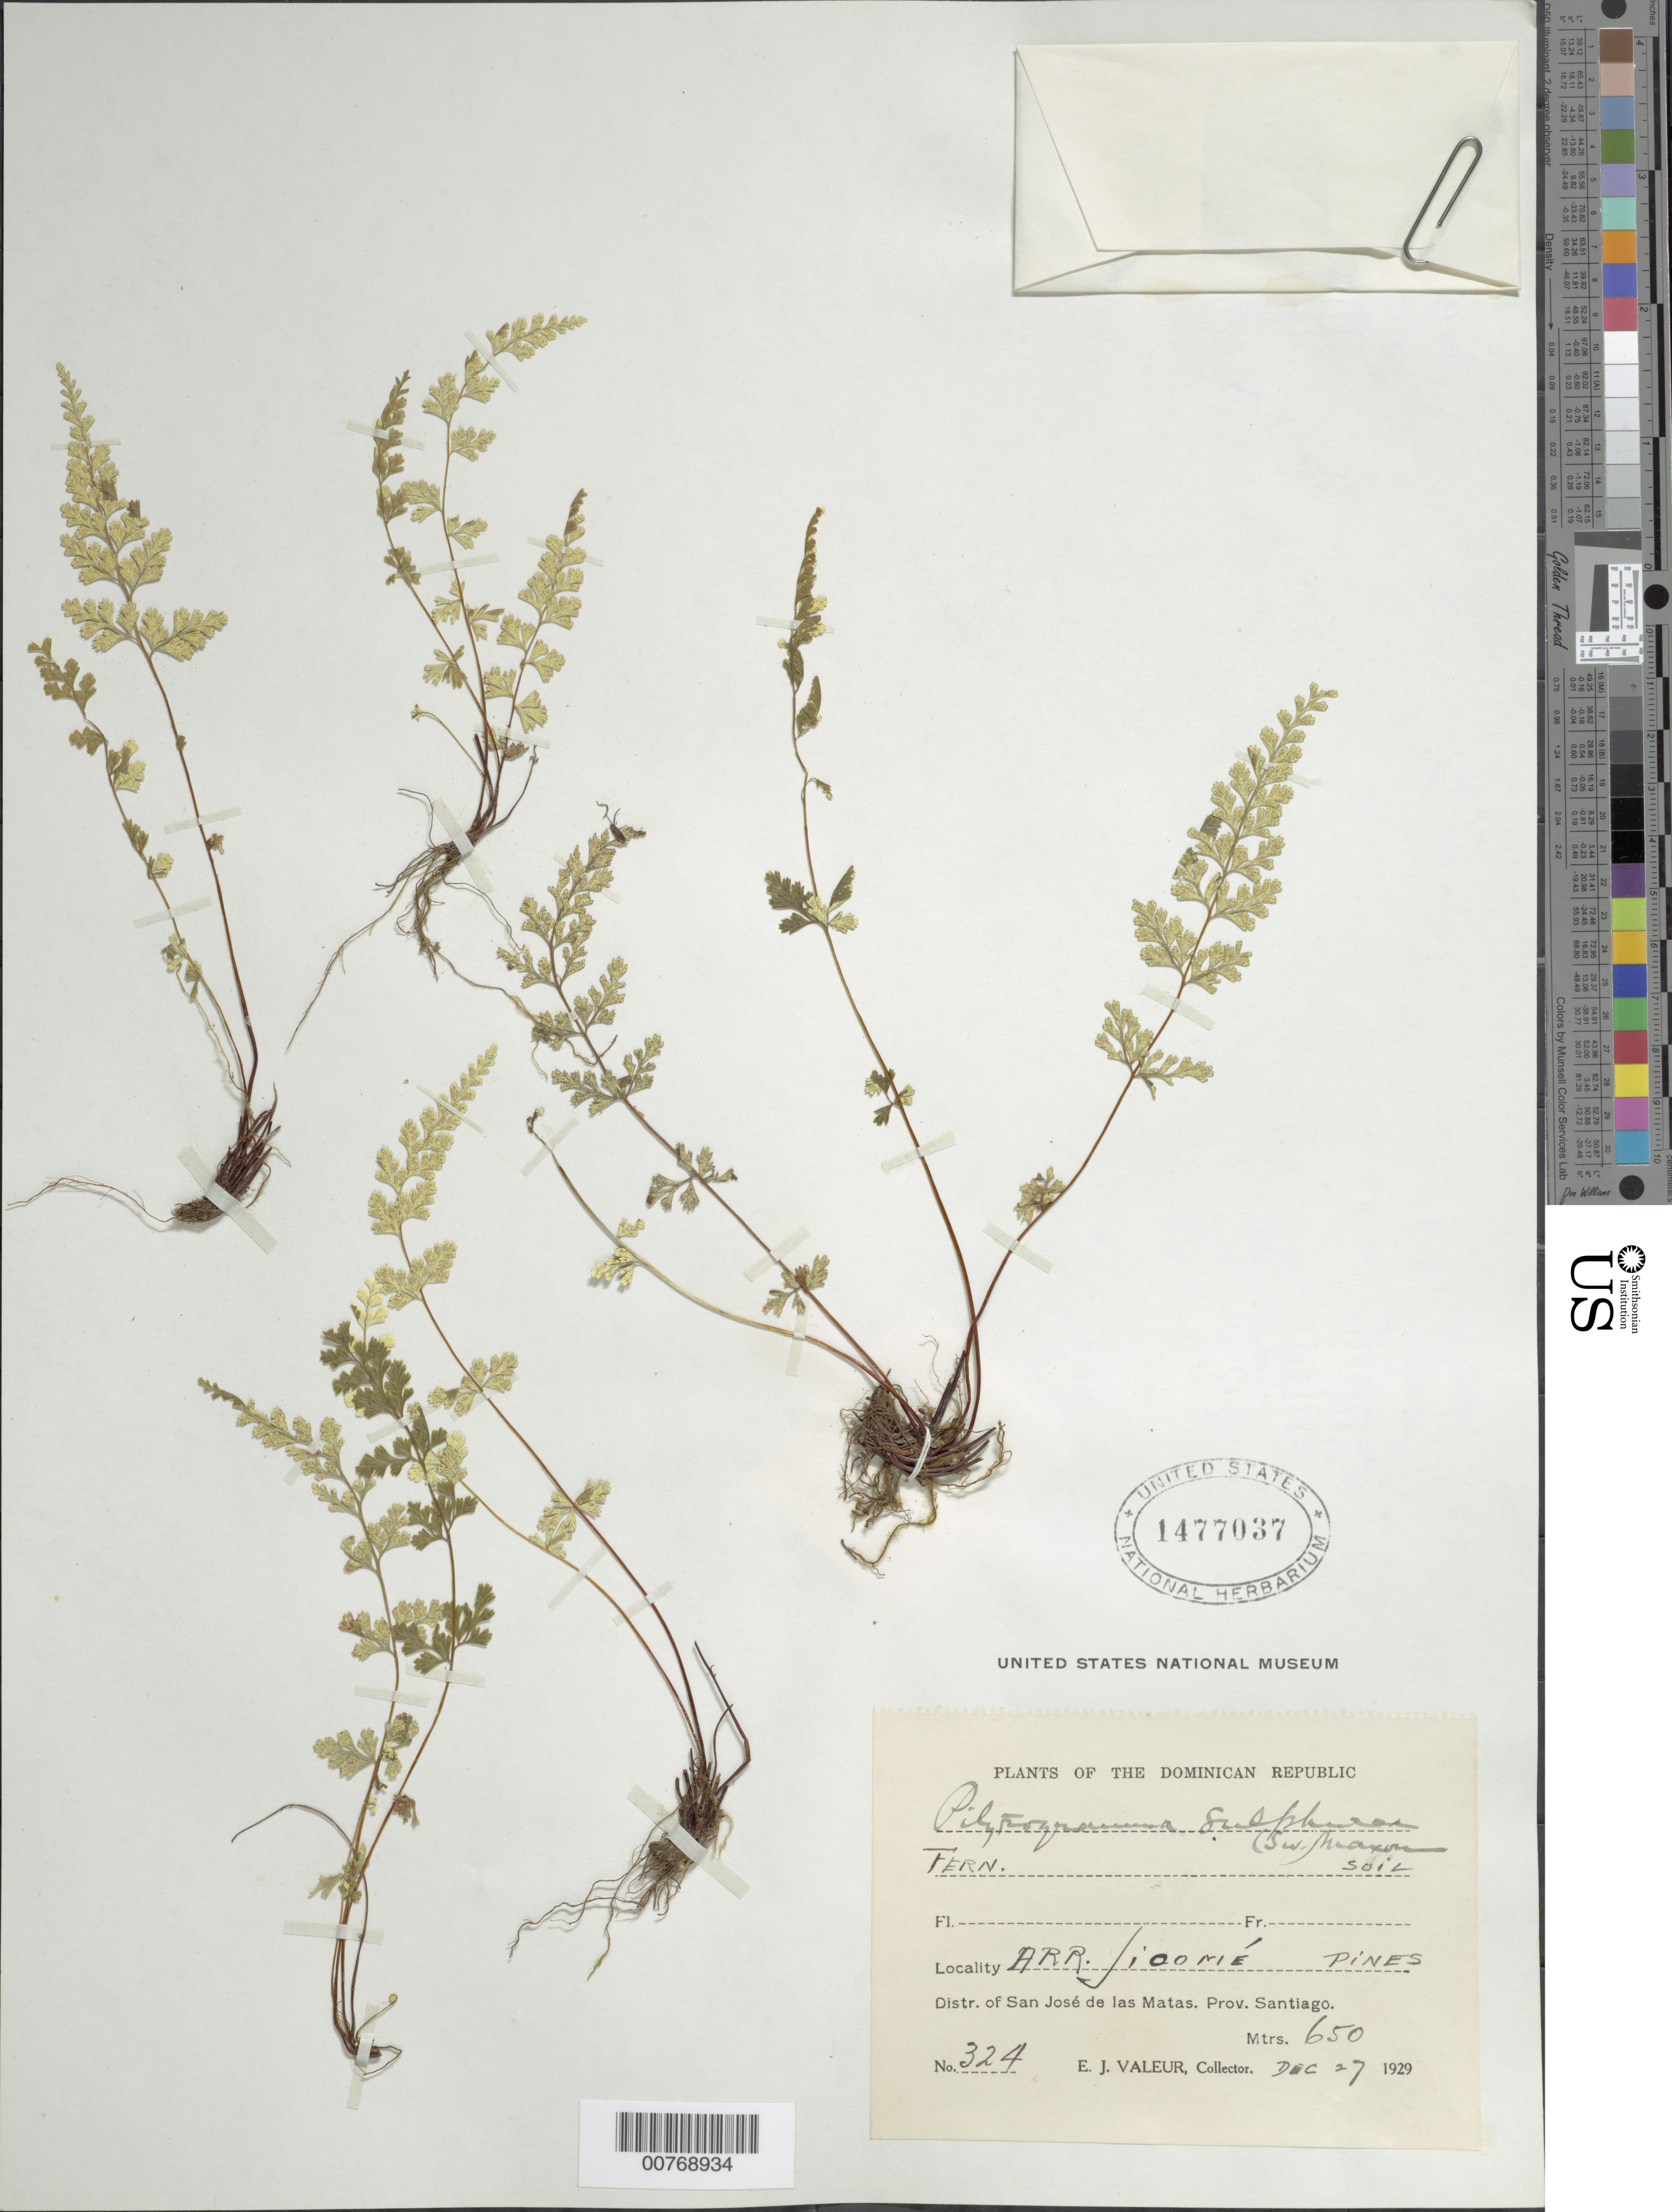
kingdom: Plantae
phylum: Tracheophyta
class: Polypodiopsida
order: Polypodiales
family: Pteridaceae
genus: Pityrogramma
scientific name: Pityrogramma sulphurea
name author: (Sw.) Maxon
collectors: E. Valeur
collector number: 324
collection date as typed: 27 Dec 1929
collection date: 1929-12-27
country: Dominican Republic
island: Hispaniola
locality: Distr. San José de las Matas, Provincia Santiago. Arroyo Jicomé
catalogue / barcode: US 1477037